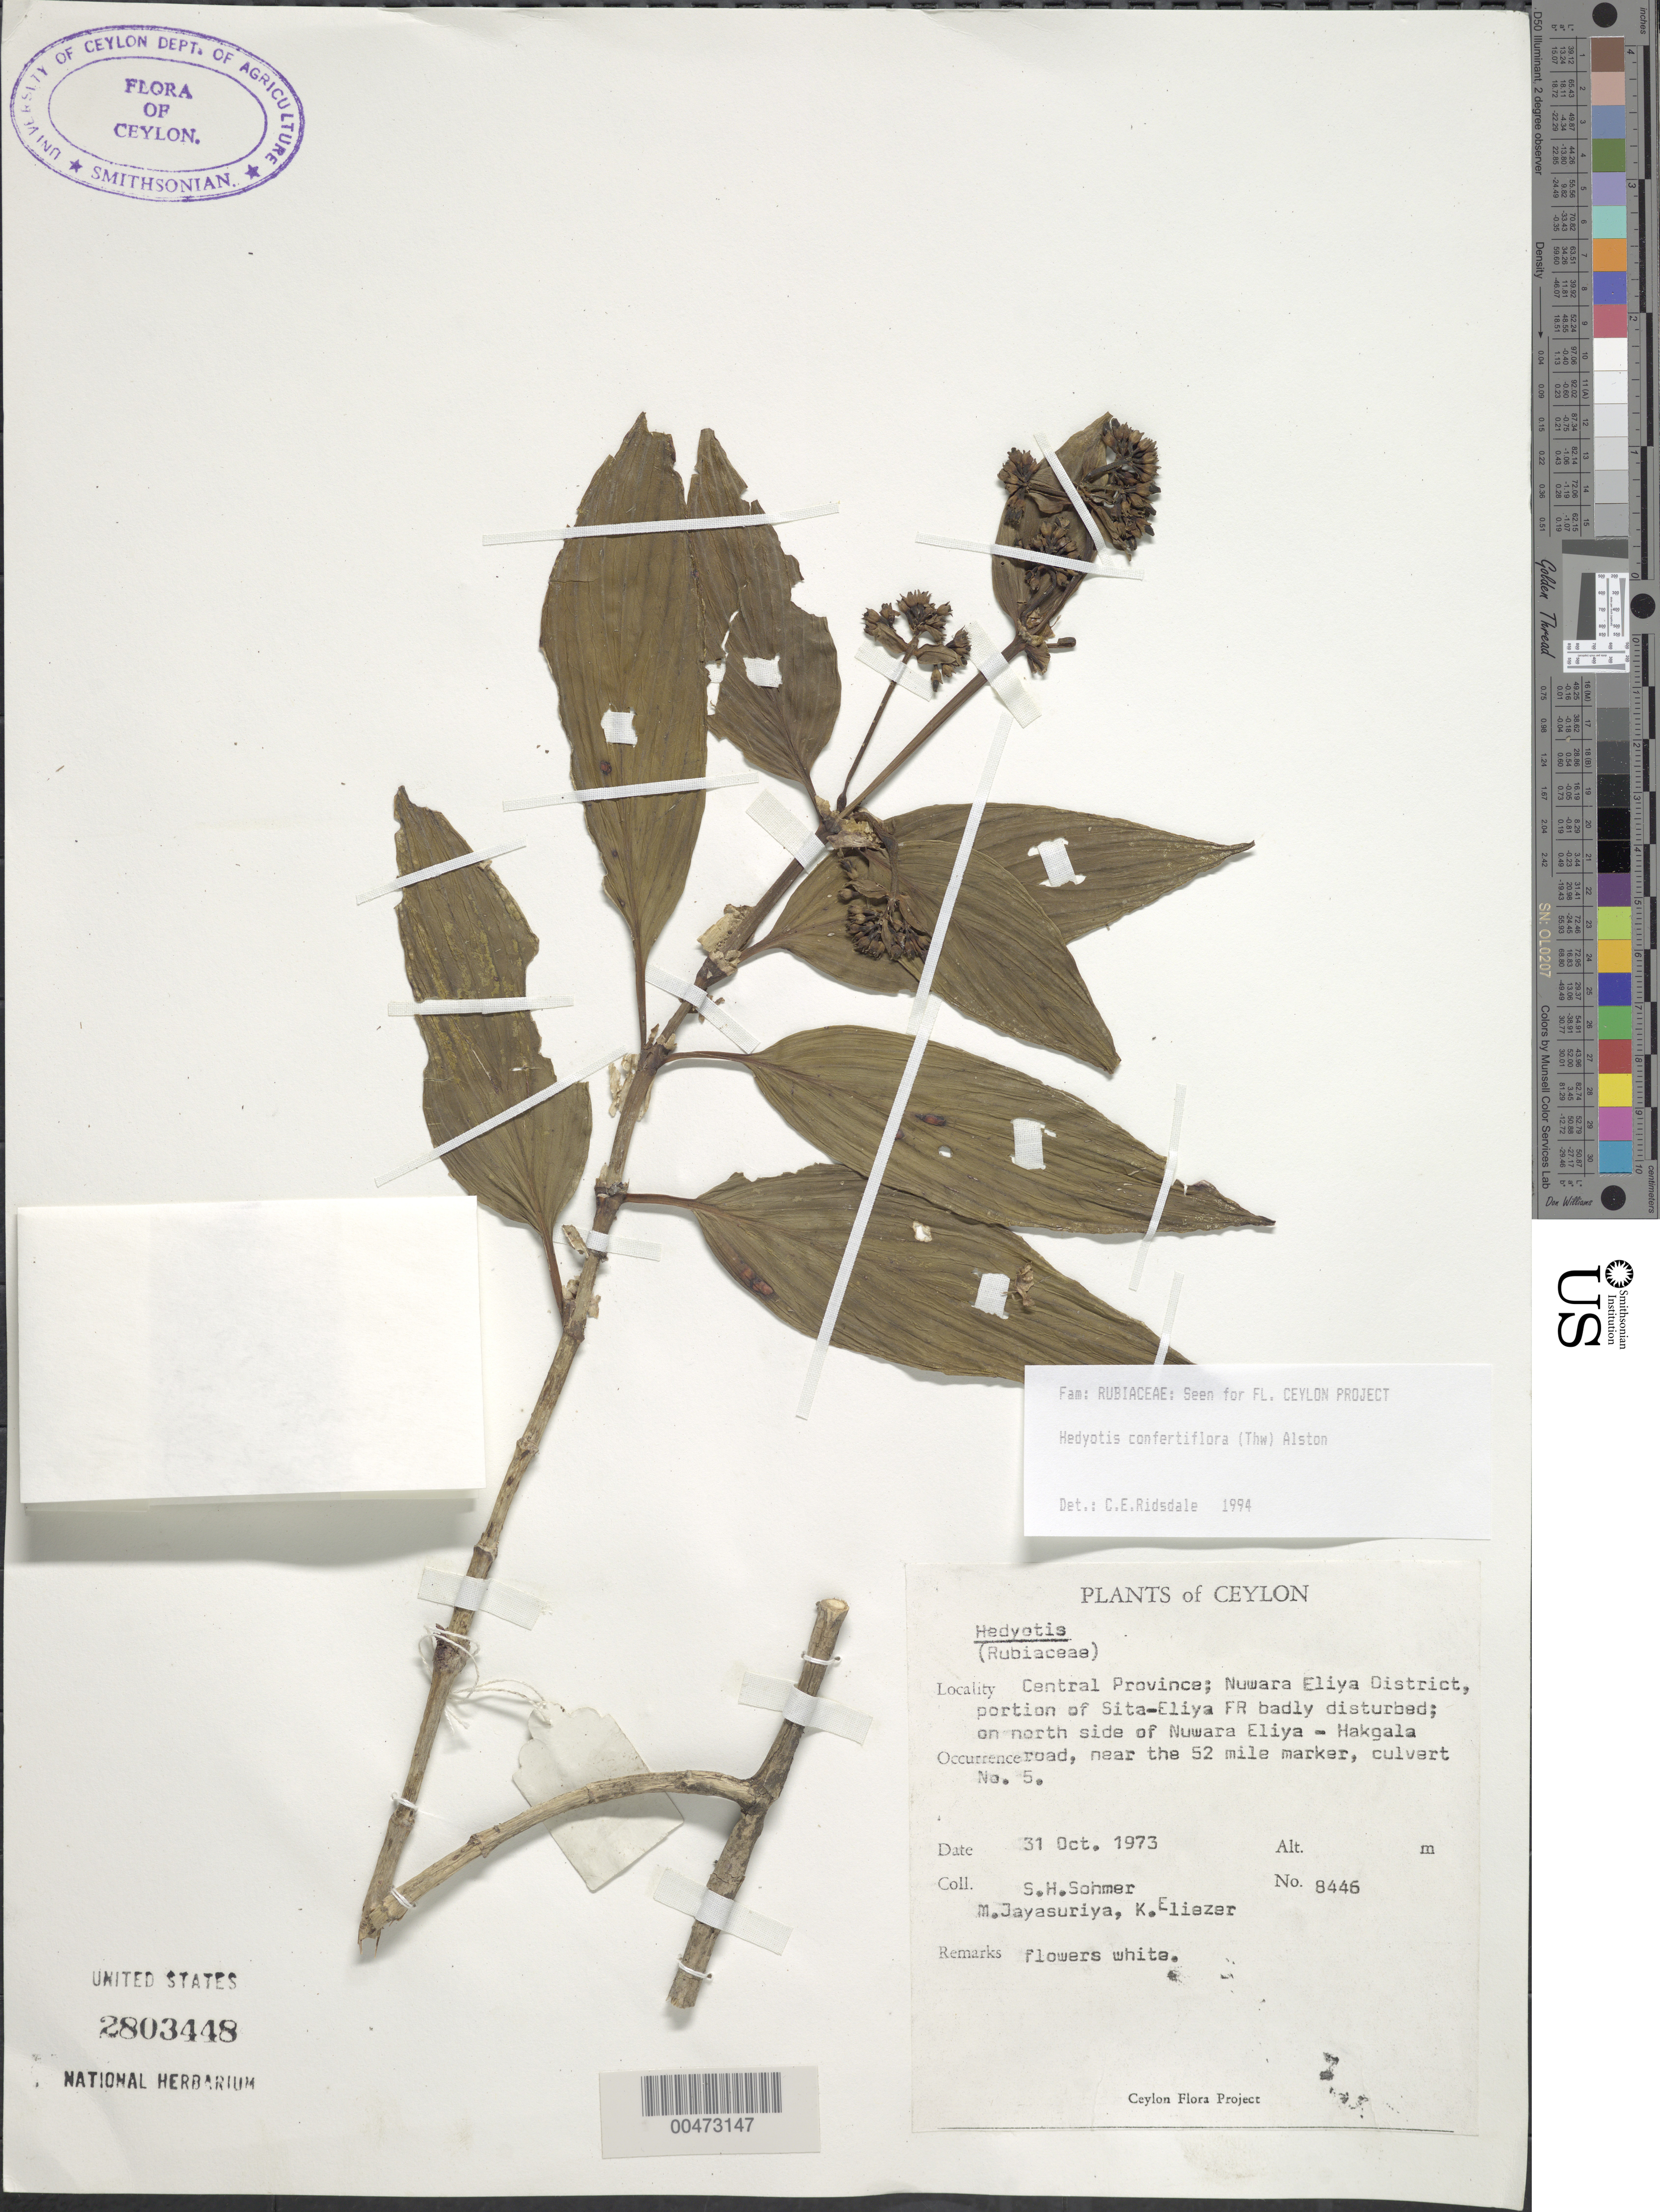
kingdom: Plantae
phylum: Tracheophyta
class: Magnoliopsida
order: Gentianales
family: Rubiaceae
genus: Hedyotis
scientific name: Hedyotis confertiflora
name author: (Thwaites) Alston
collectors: S. H. Sohmer, A. H. Jayasuriya & K. Eliezer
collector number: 8446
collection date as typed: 31 Oct 1973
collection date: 1973-10-31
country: Sri Lanka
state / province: Central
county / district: Nuwara Eliya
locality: portion of Sita-Eliya FR, on N side of Nuwara Eliya-Hakgala rd., near the 52 mi marker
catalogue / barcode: US 2803448